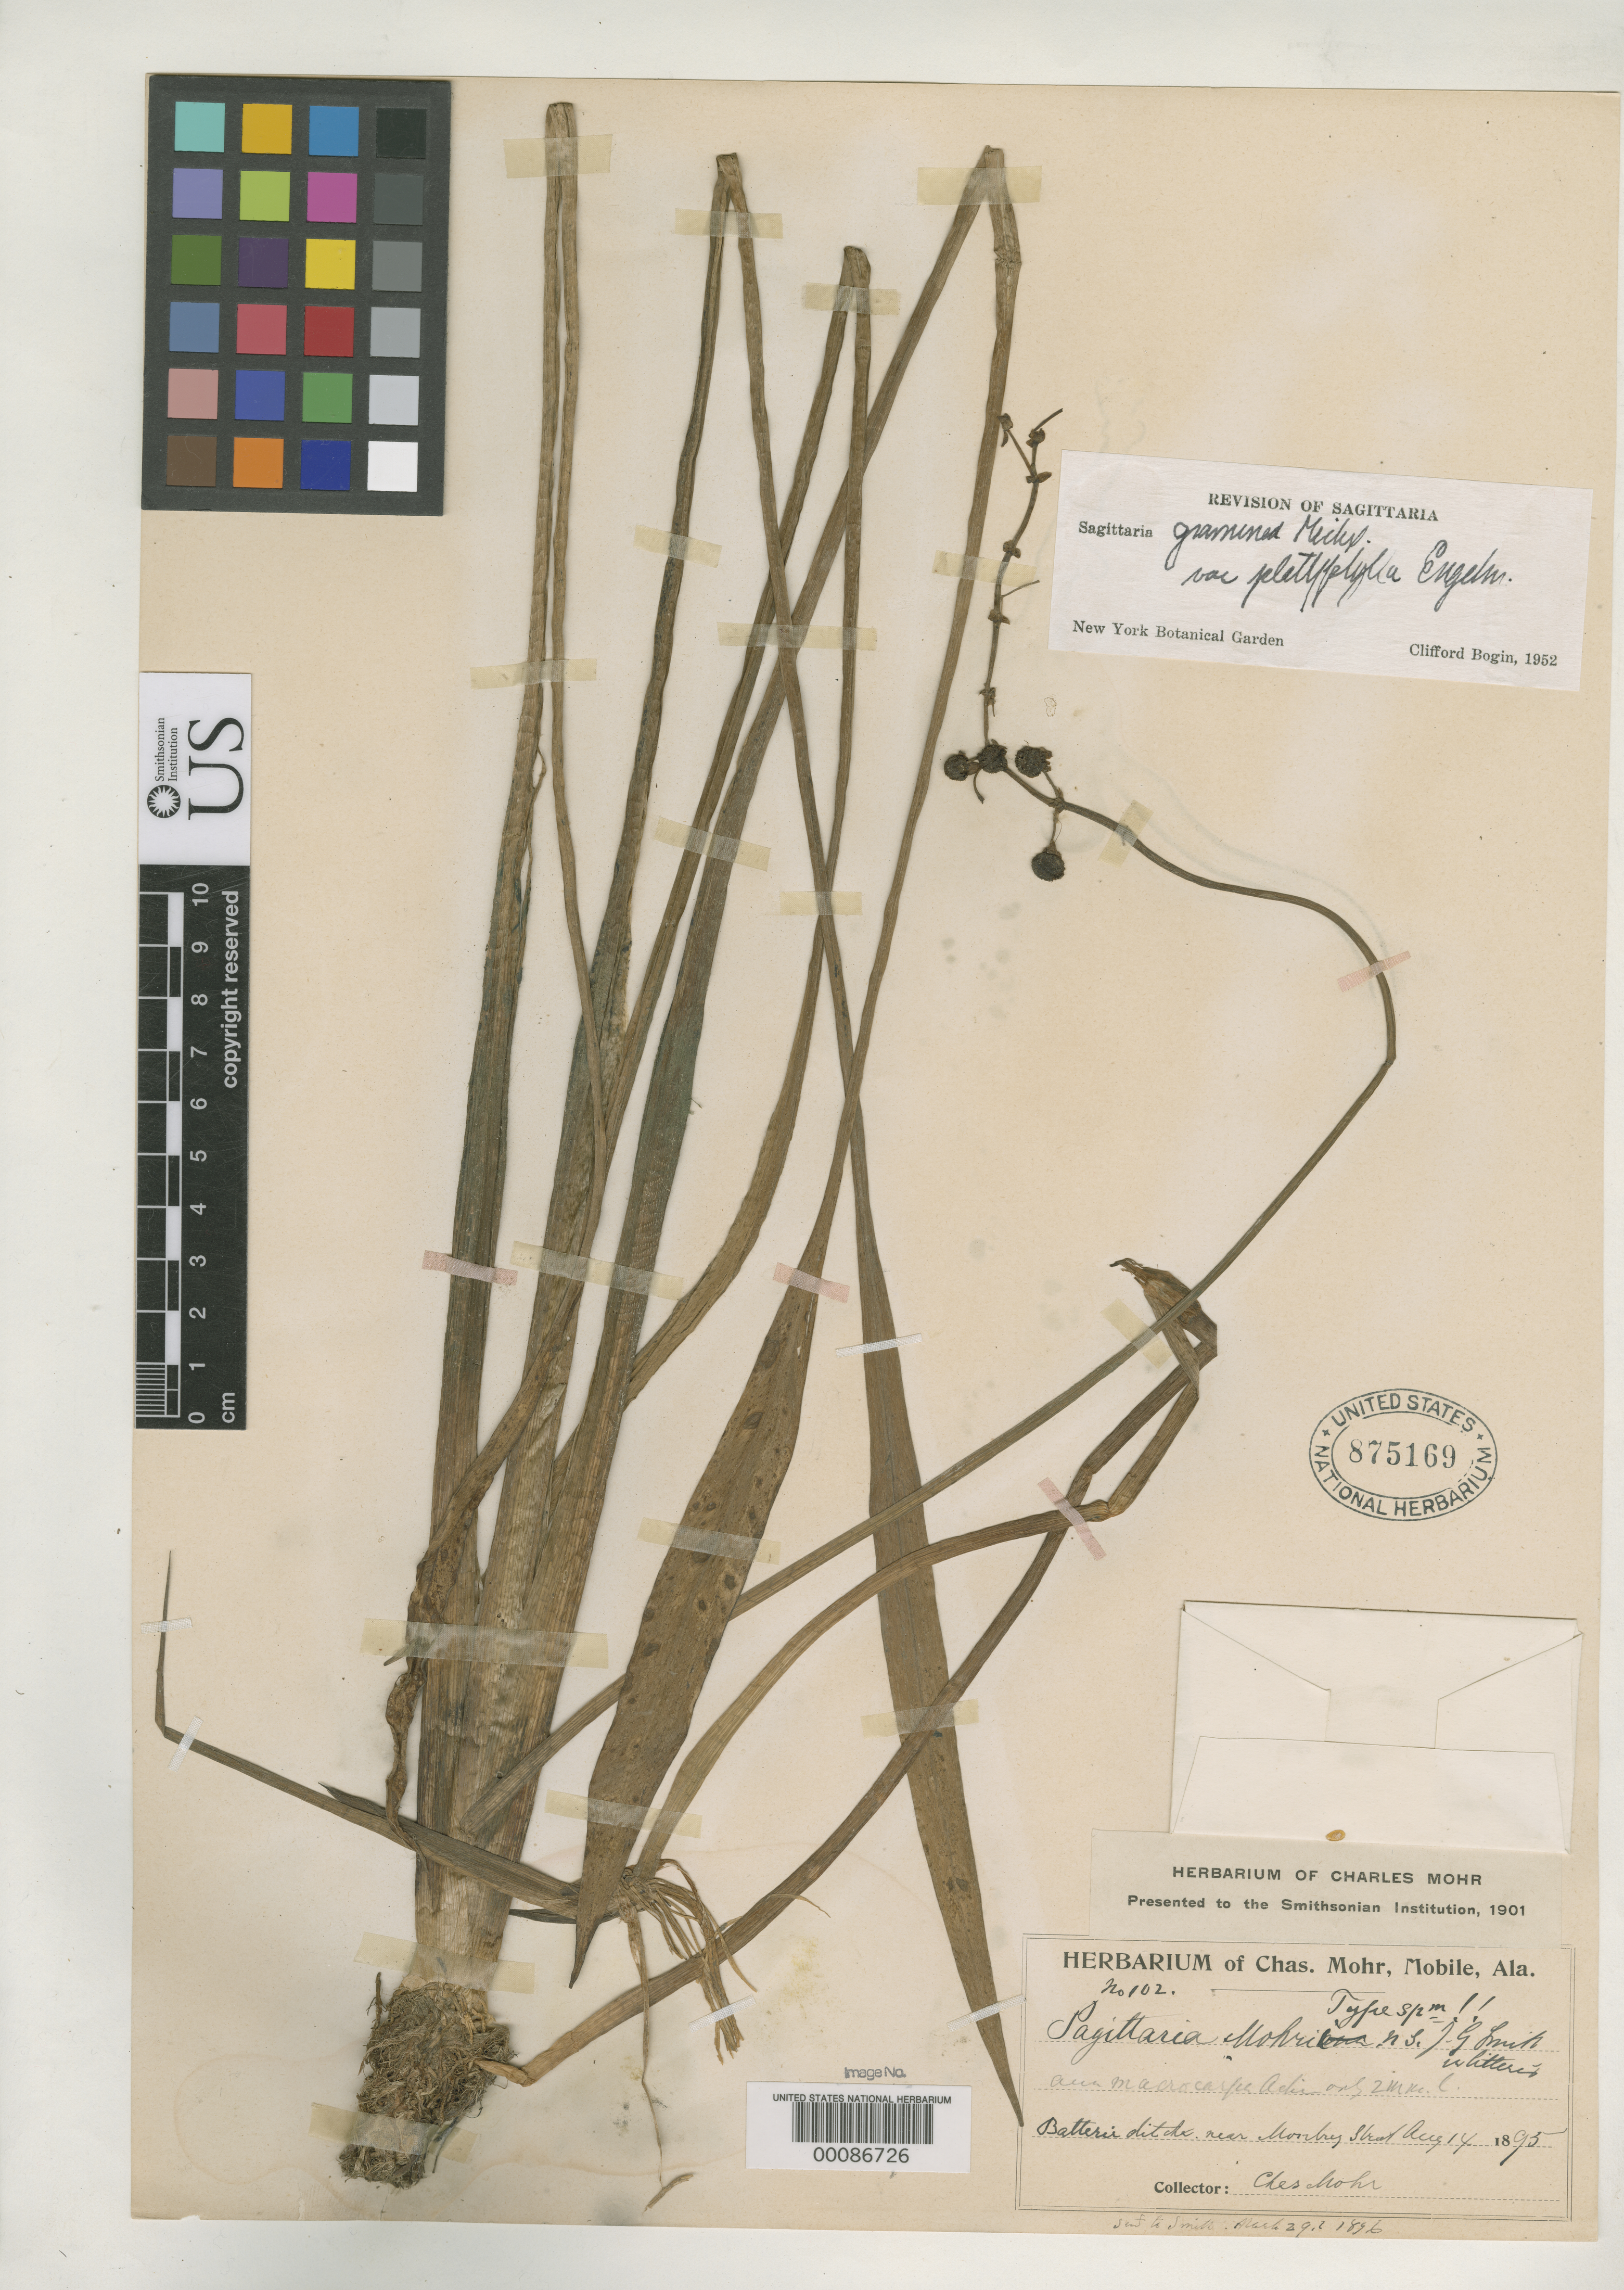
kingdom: Plantae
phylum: Tracheophyta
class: Liliopsida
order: Alismatales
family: Alismataceae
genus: Sagittaria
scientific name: Sagittaria mohrii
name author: J.G. Sm. in C. Mohr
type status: Isotype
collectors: C. T. Mohr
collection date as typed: Aug 1895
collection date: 1895-08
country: United States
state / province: Alabama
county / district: Mobile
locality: Mobile.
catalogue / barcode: US 875169